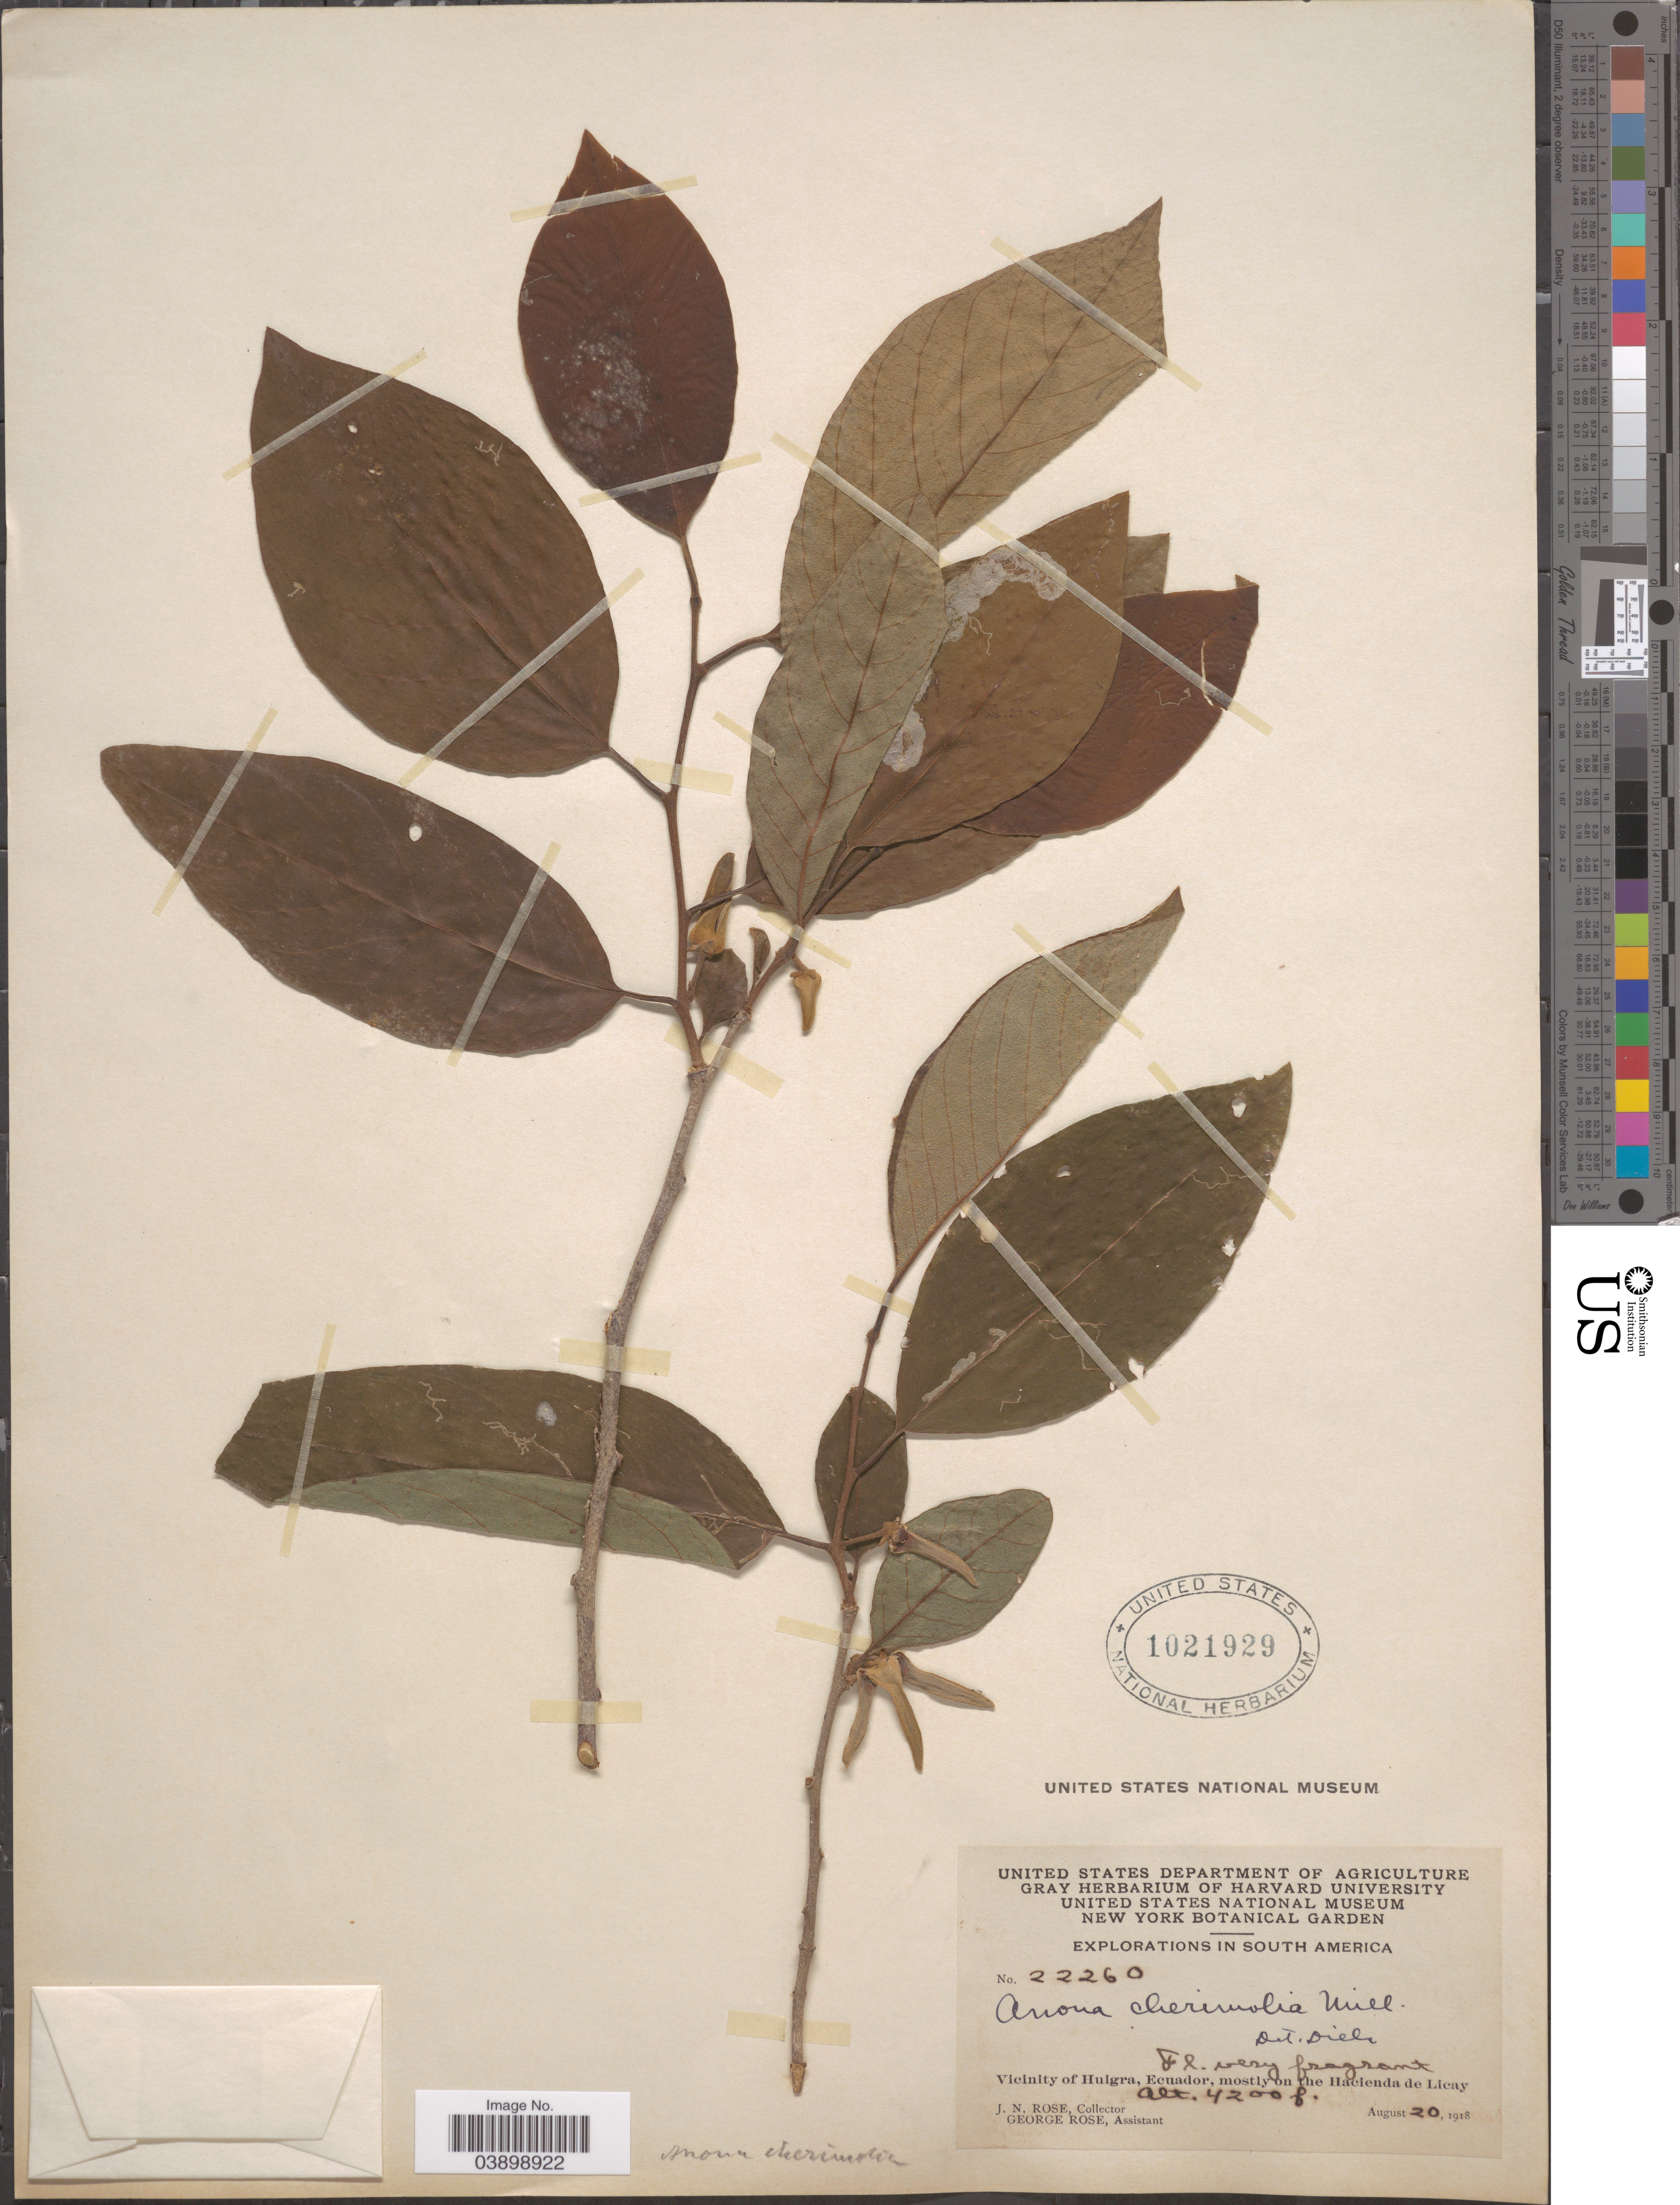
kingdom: Plantae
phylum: Tracheophyta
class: Magnoliopsida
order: Magnoliales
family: Annonaceae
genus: Annona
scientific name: Annona cherimola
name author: Mill.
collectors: J. N. Rose & G. Rose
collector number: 22260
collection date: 1918-08-20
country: Ecuador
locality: Vicinity of Huigra, mostly on the Hacienda de Licay.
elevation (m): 1280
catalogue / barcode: US 1021929